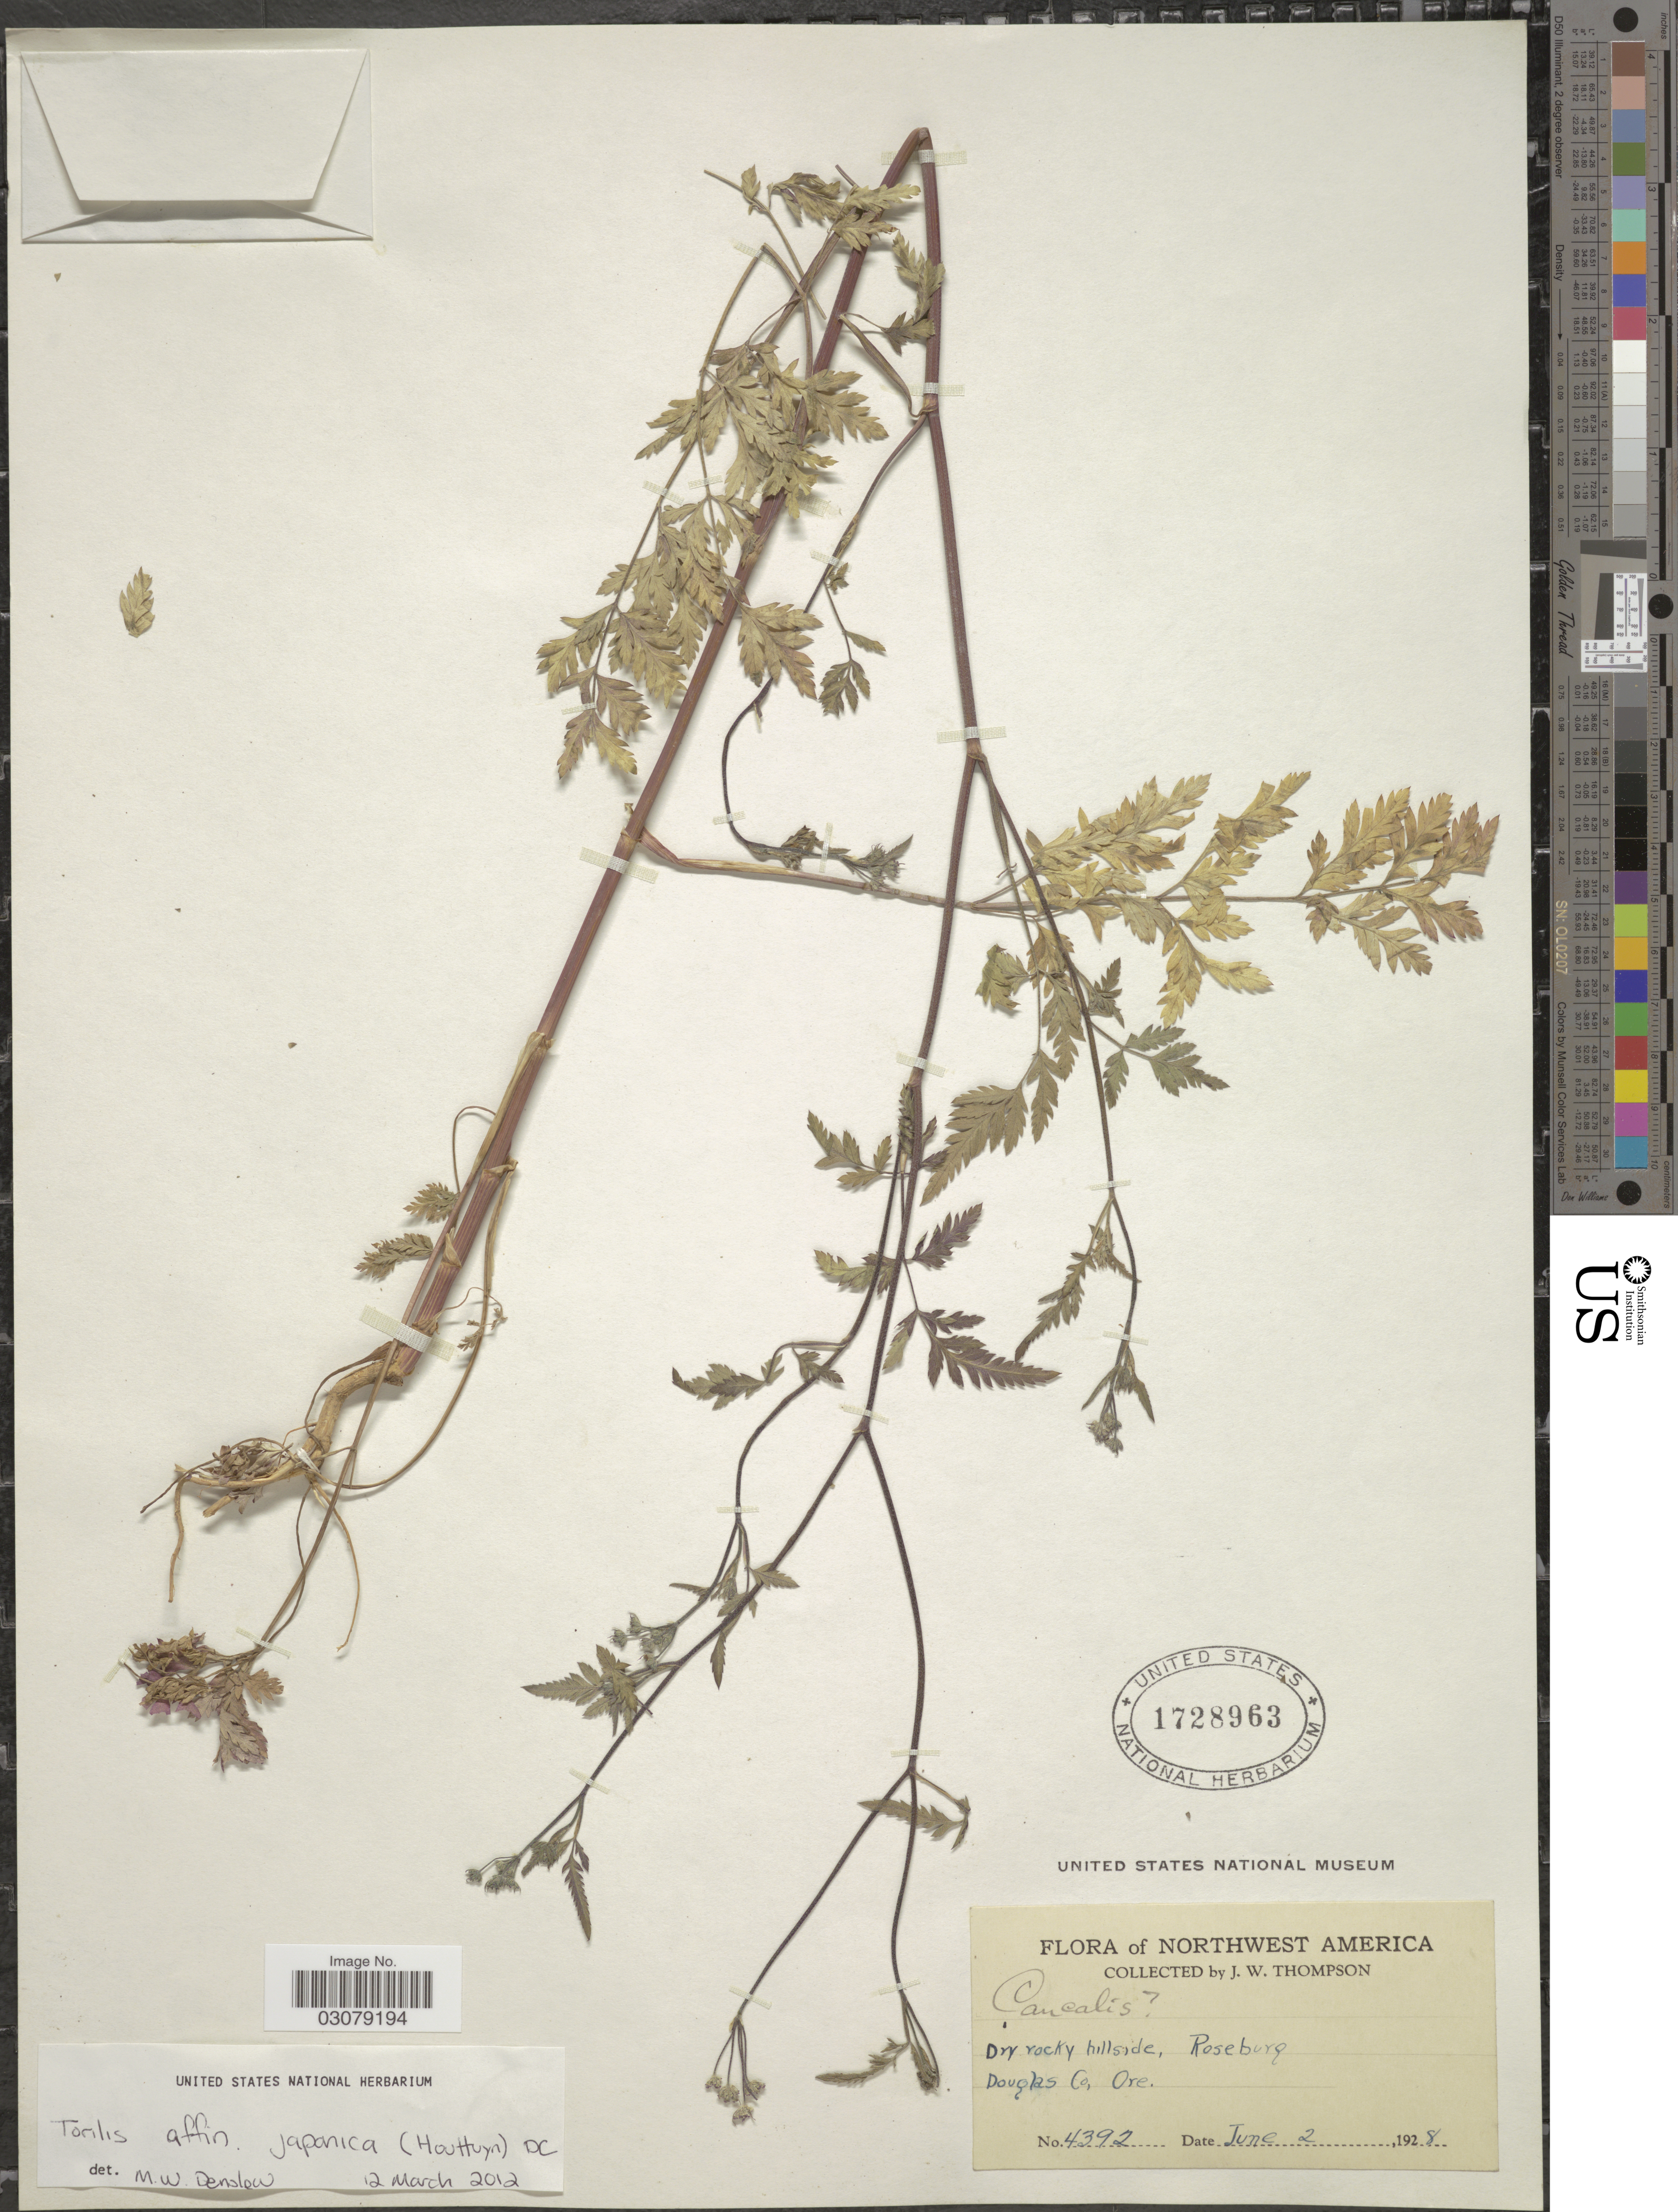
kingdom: Plantae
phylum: Tracheophyta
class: Magnoliopsida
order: Apiales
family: Apiaceae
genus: Torilis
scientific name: Torilis arvensis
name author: (Huds.) Link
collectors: J. Thompson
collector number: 4392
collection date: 1928-06-02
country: United States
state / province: Oregon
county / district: Douglas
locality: Northwest America. Roseburg. Douglas Co.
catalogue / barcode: US 1728963